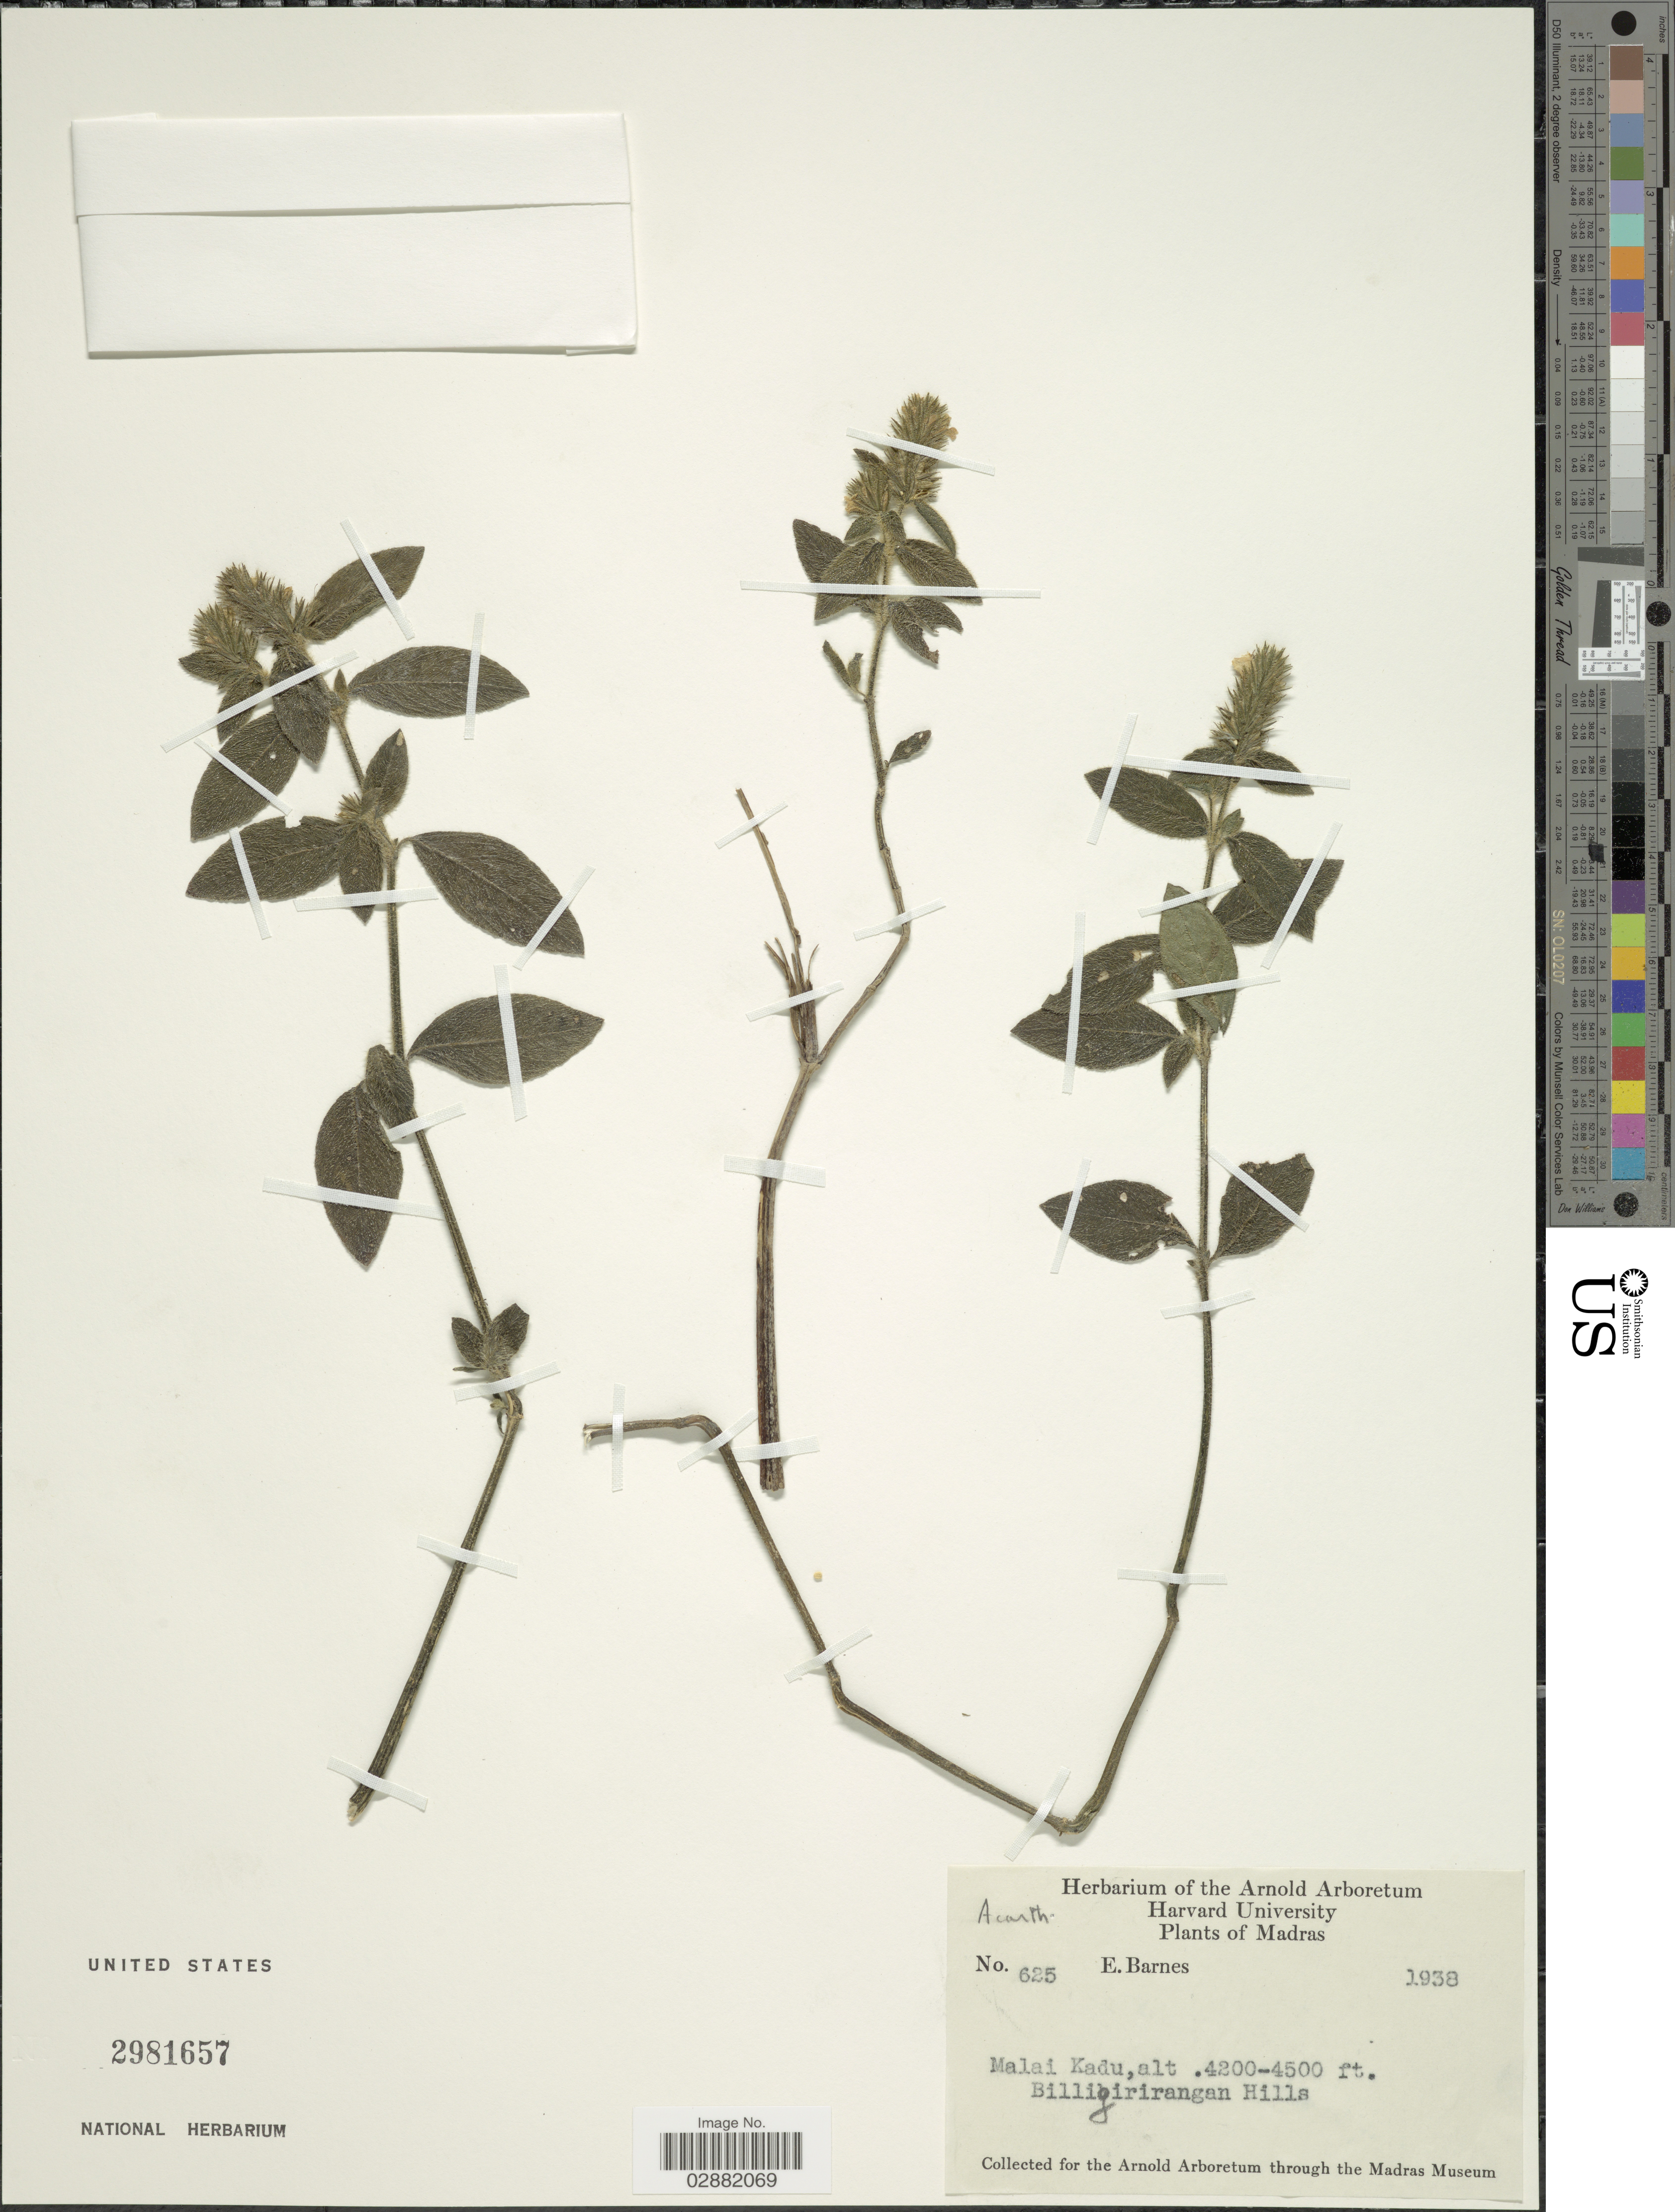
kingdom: Plantae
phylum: Tracheophyta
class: Magnoliopsida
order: Lamiales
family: Acanthaceae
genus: Justicia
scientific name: Justicia sp.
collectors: E. Barnes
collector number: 625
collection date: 1938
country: India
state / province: Tamil Nadu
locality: Madras, Malai Kadu, Billigirirangan Hills.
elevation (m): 1280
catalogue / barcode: US 2981657